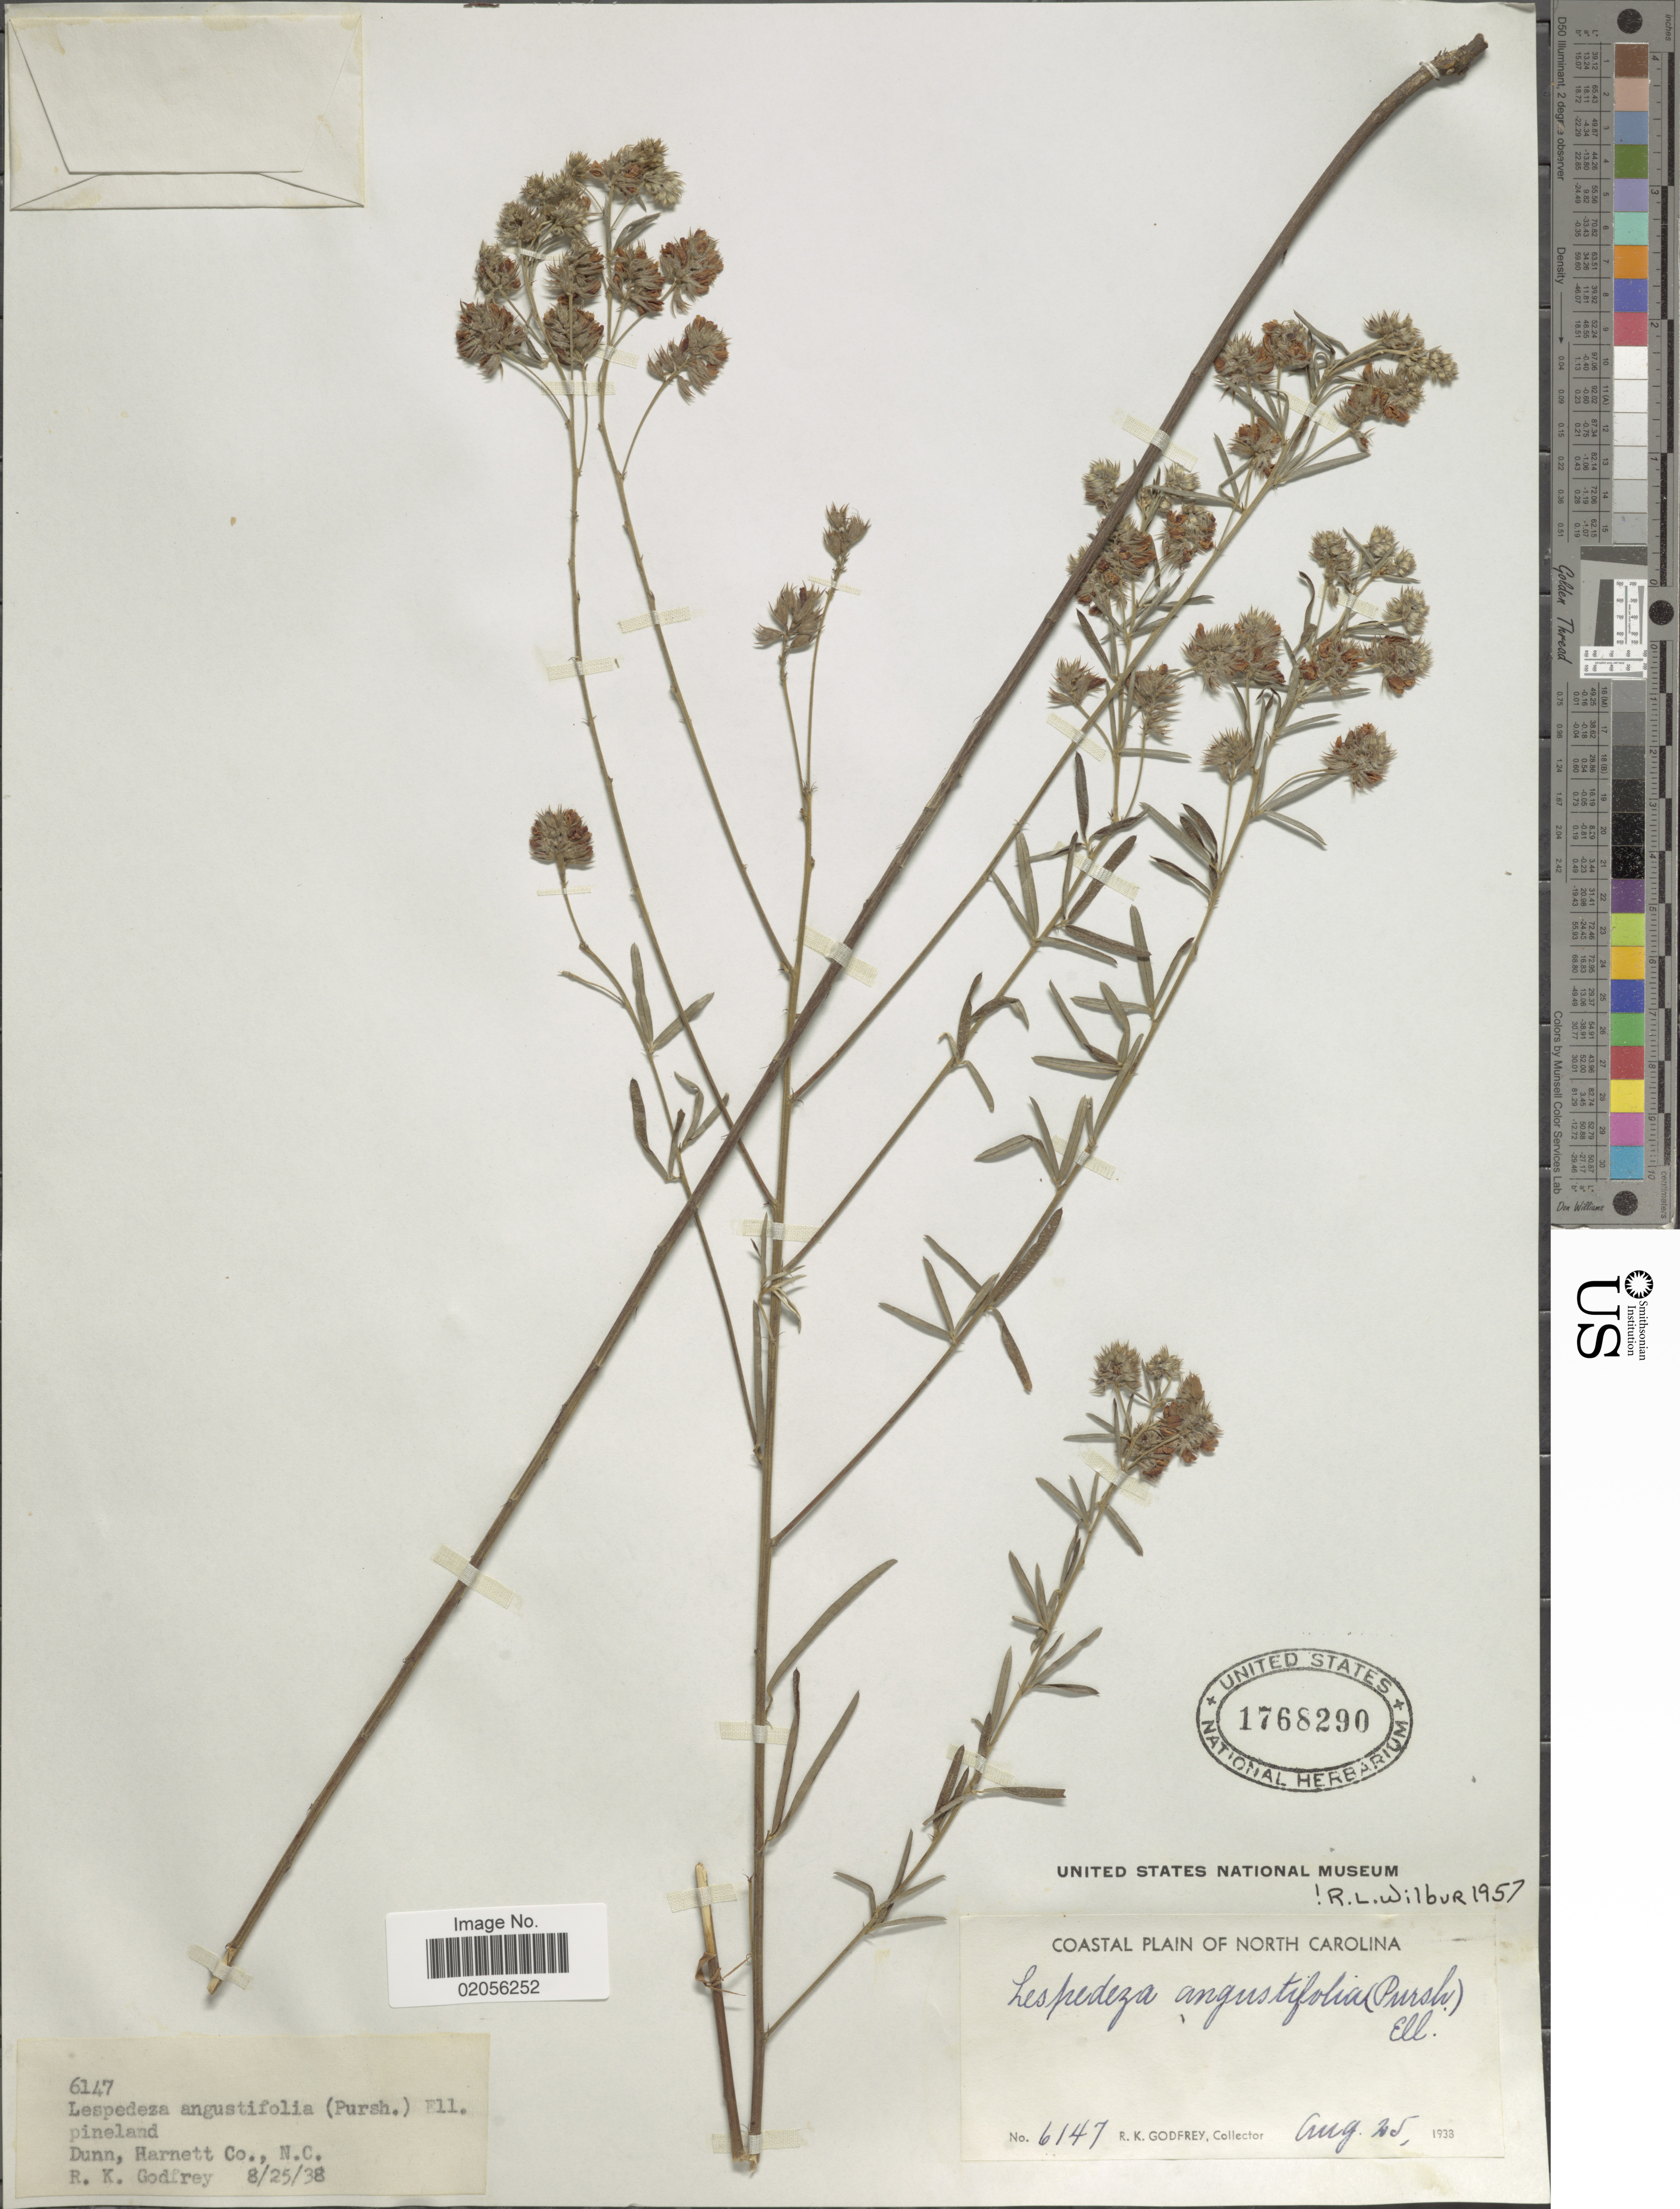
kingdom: Plantae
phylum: Tracheophyta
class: Magnoliopsida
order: Fabales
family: Fabaceae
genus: Lespedeza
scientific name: Lespedeza angustifolia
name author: (Pursh) Elliott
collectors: R. K. Godfrey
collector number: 5147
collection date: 1938-08-25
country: United States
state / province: North Carolina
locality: Dunn, Harnett Co.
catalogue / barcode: US 1768290